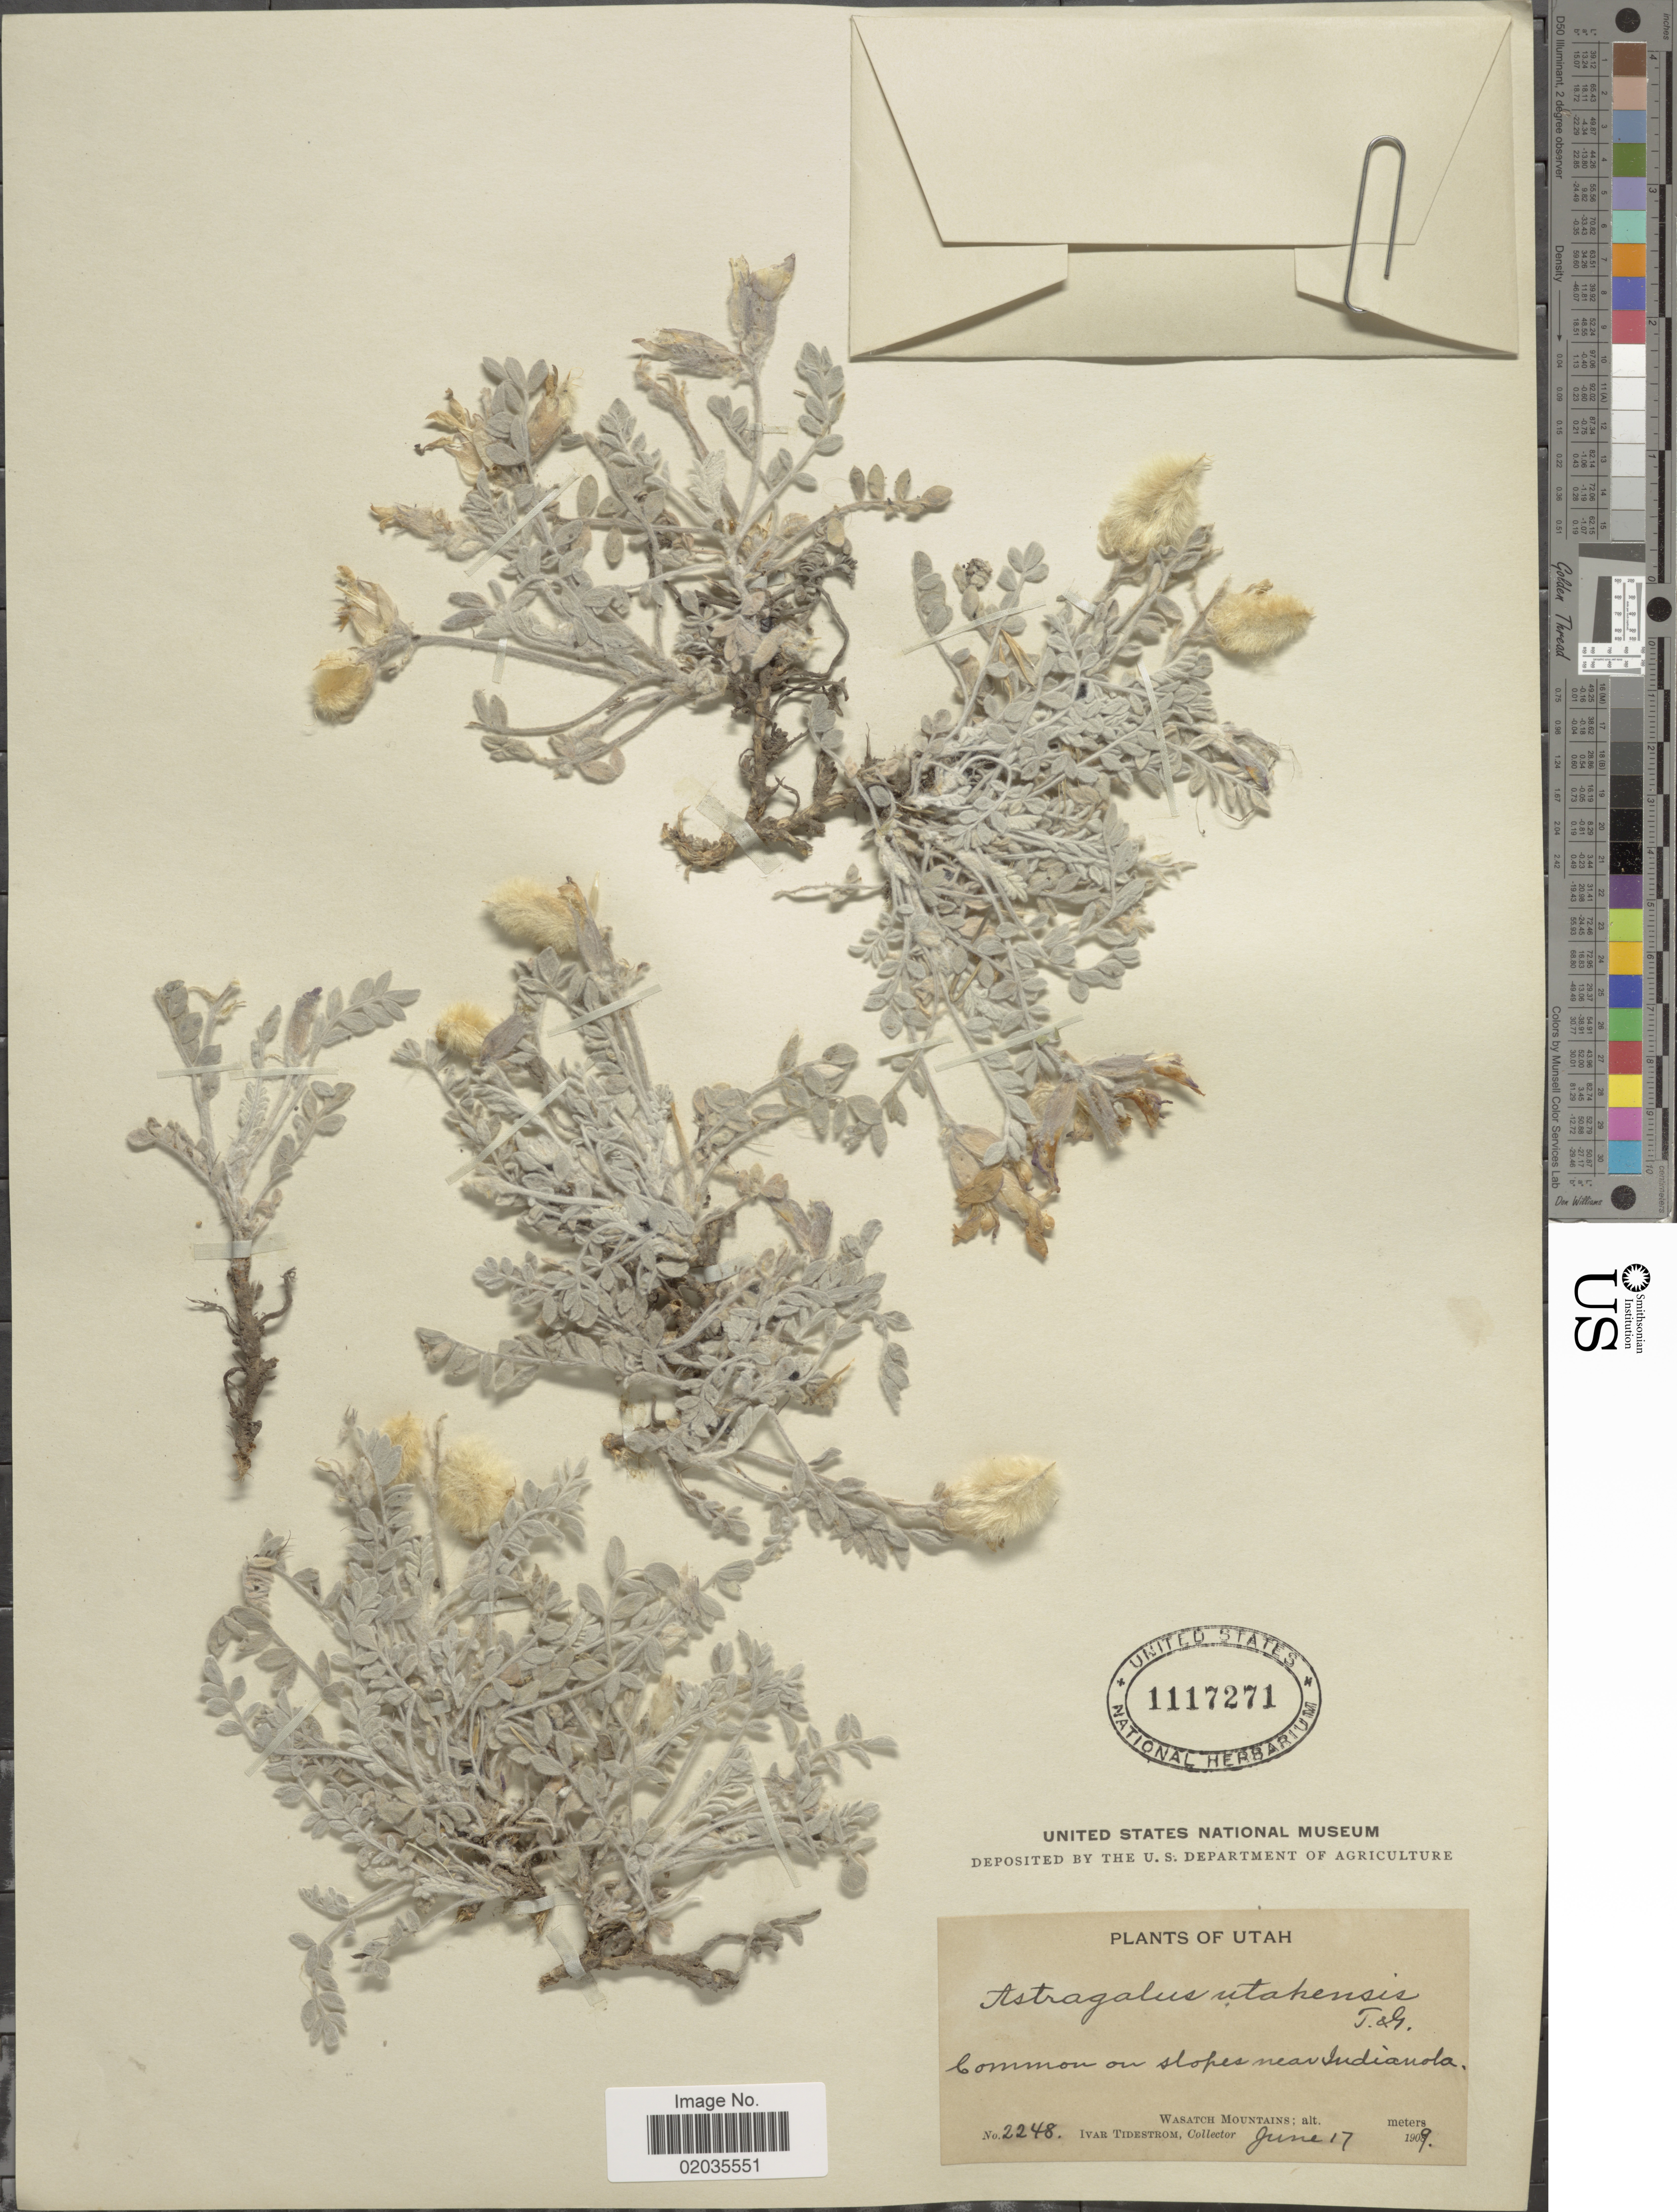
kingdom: Plantae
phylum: Tracheophyta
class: Magnoliopsida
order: Fabales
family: Fabaceae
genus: Astragalus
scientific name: Astragalus utahensis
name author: (Torr.) Torr. & A. Gray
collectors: I. F. Tidestrom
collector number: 2248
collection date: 1909-06-17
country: United States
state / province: Utah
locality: Near Indianola. Wasatch Mountains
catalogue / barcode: US 1117271